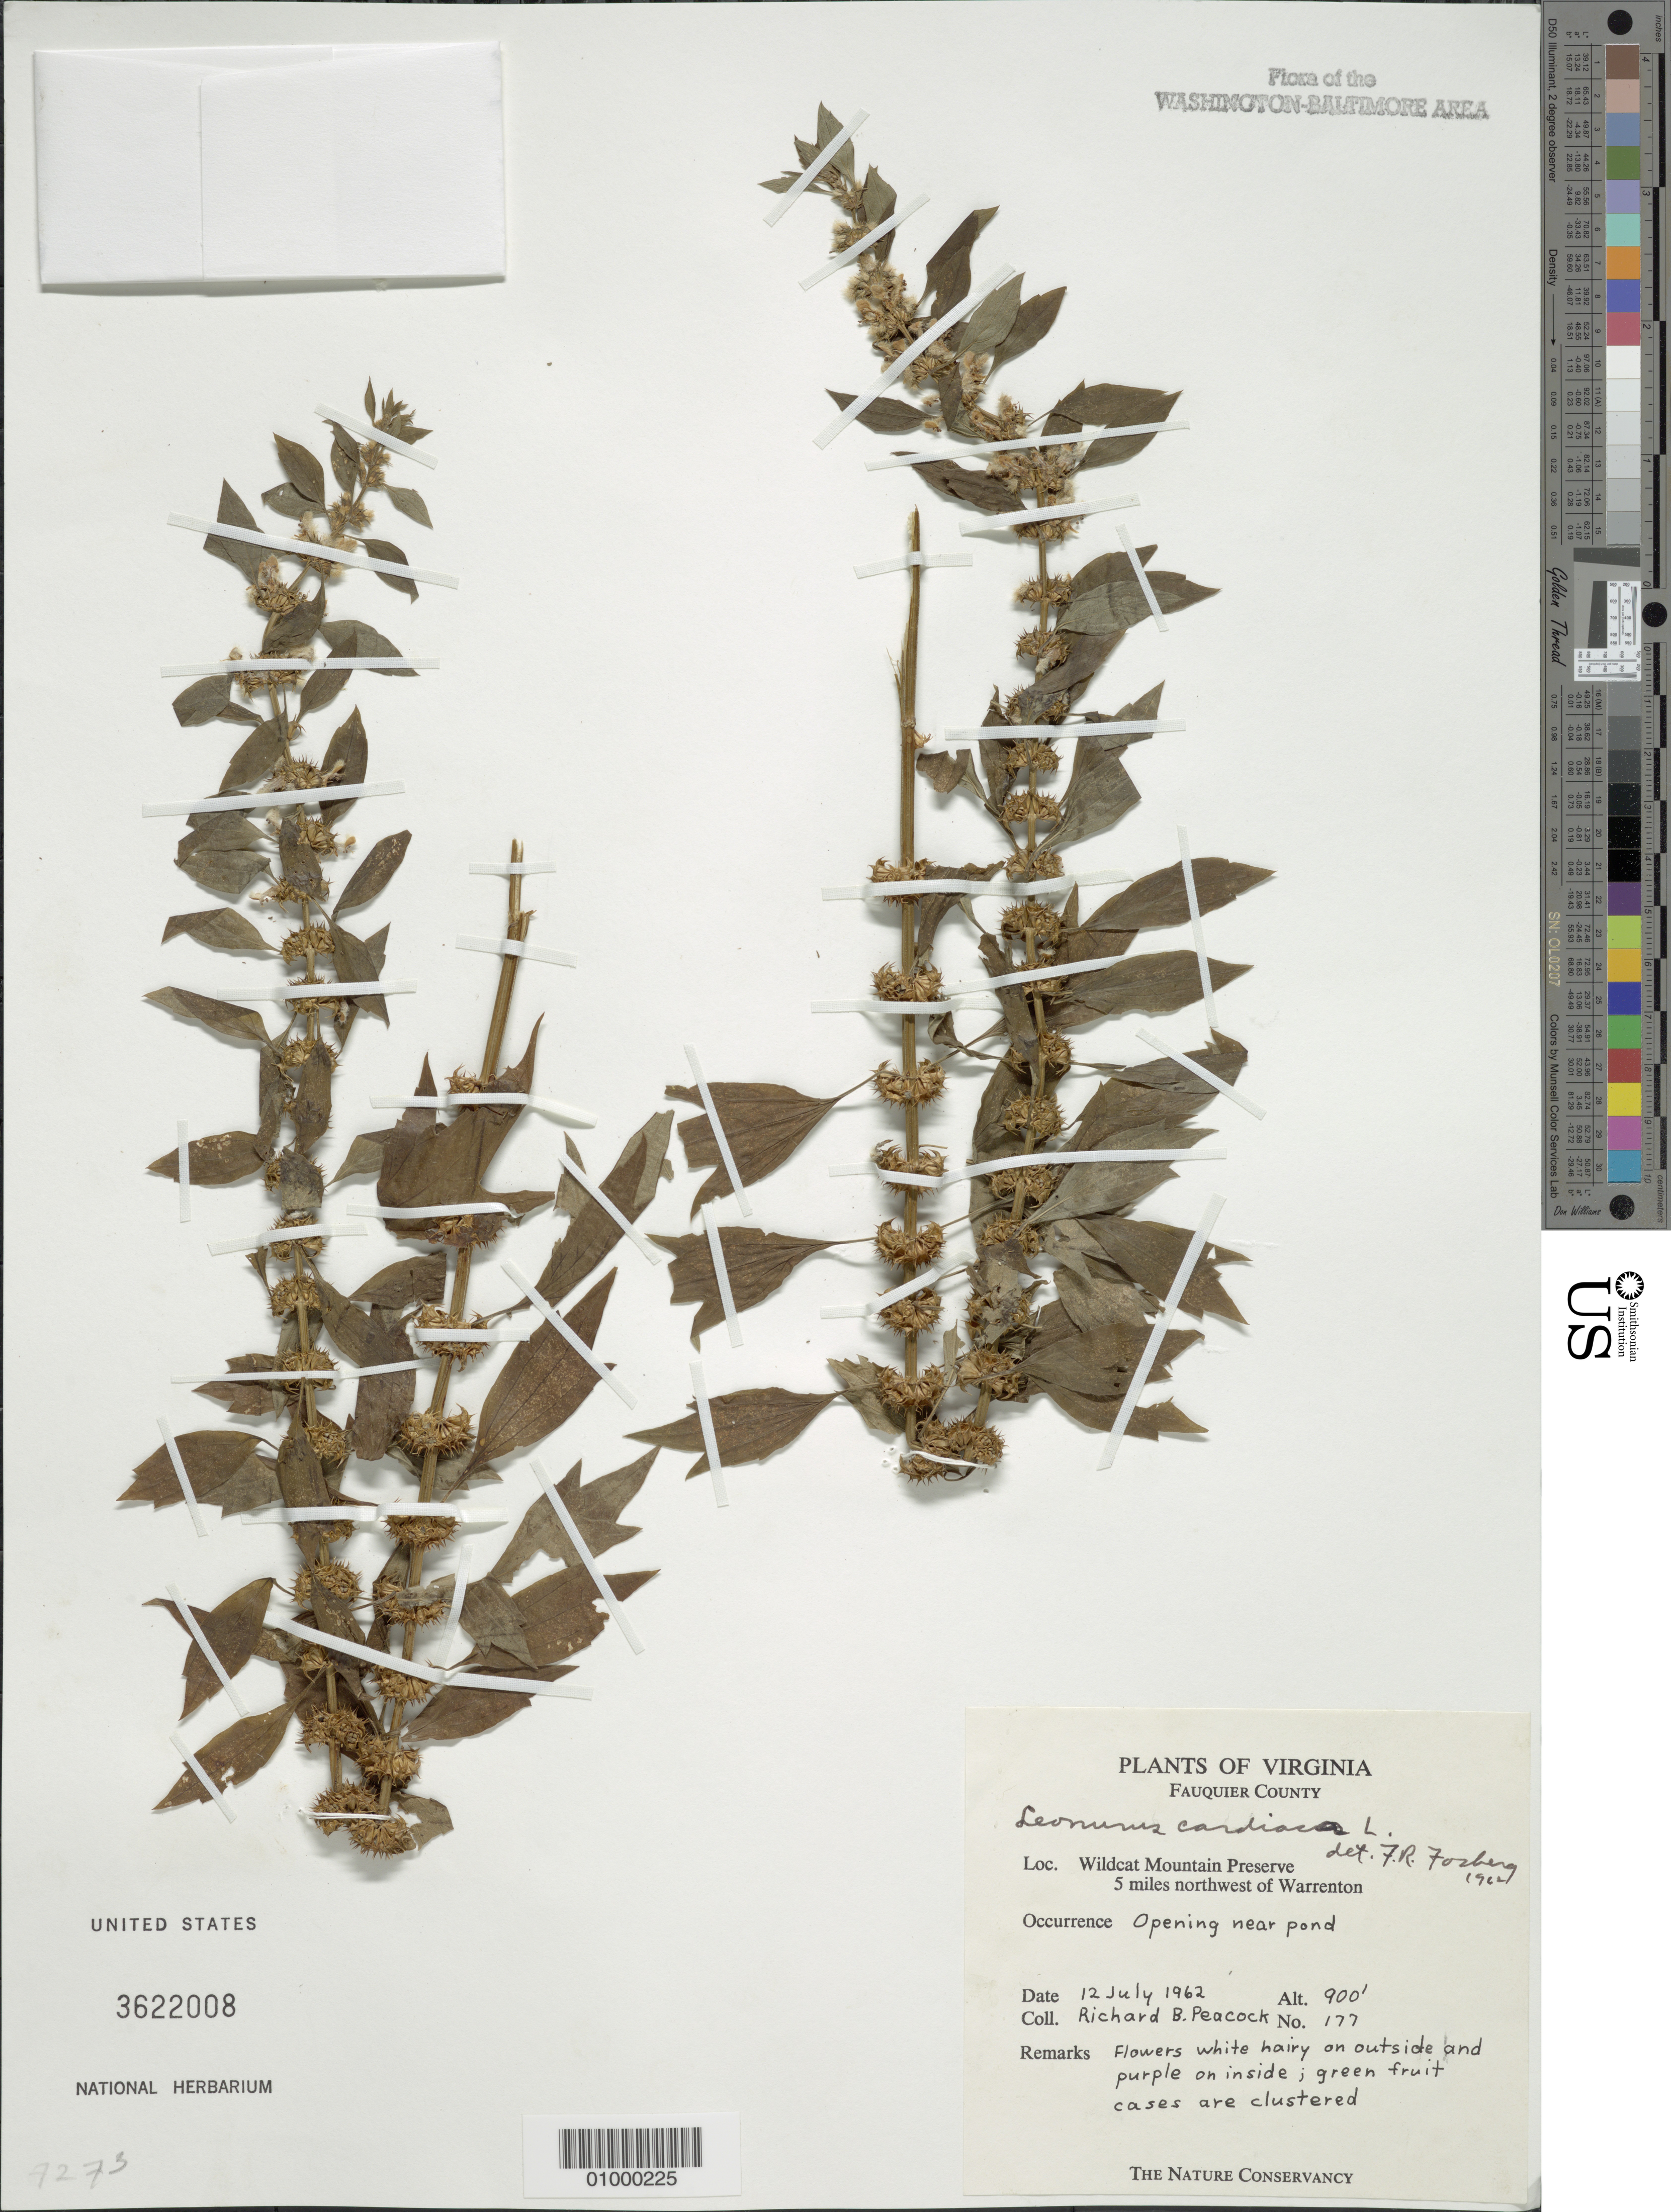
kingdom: Plantae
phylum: Tracheophyta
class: Magnoliopsida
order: Lamiales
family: Lamiaceae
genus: Leonurus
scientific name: Leonurus cardiaca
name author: L.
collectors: R. Peacock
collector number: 177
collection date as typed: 12 Jul 1962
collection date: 1962-07-12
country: United States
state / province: Virginia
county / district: Fauquier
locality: Wildcat Mountain Preserve NW of Warrenton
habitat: opening near pond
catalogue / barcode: US 3622008